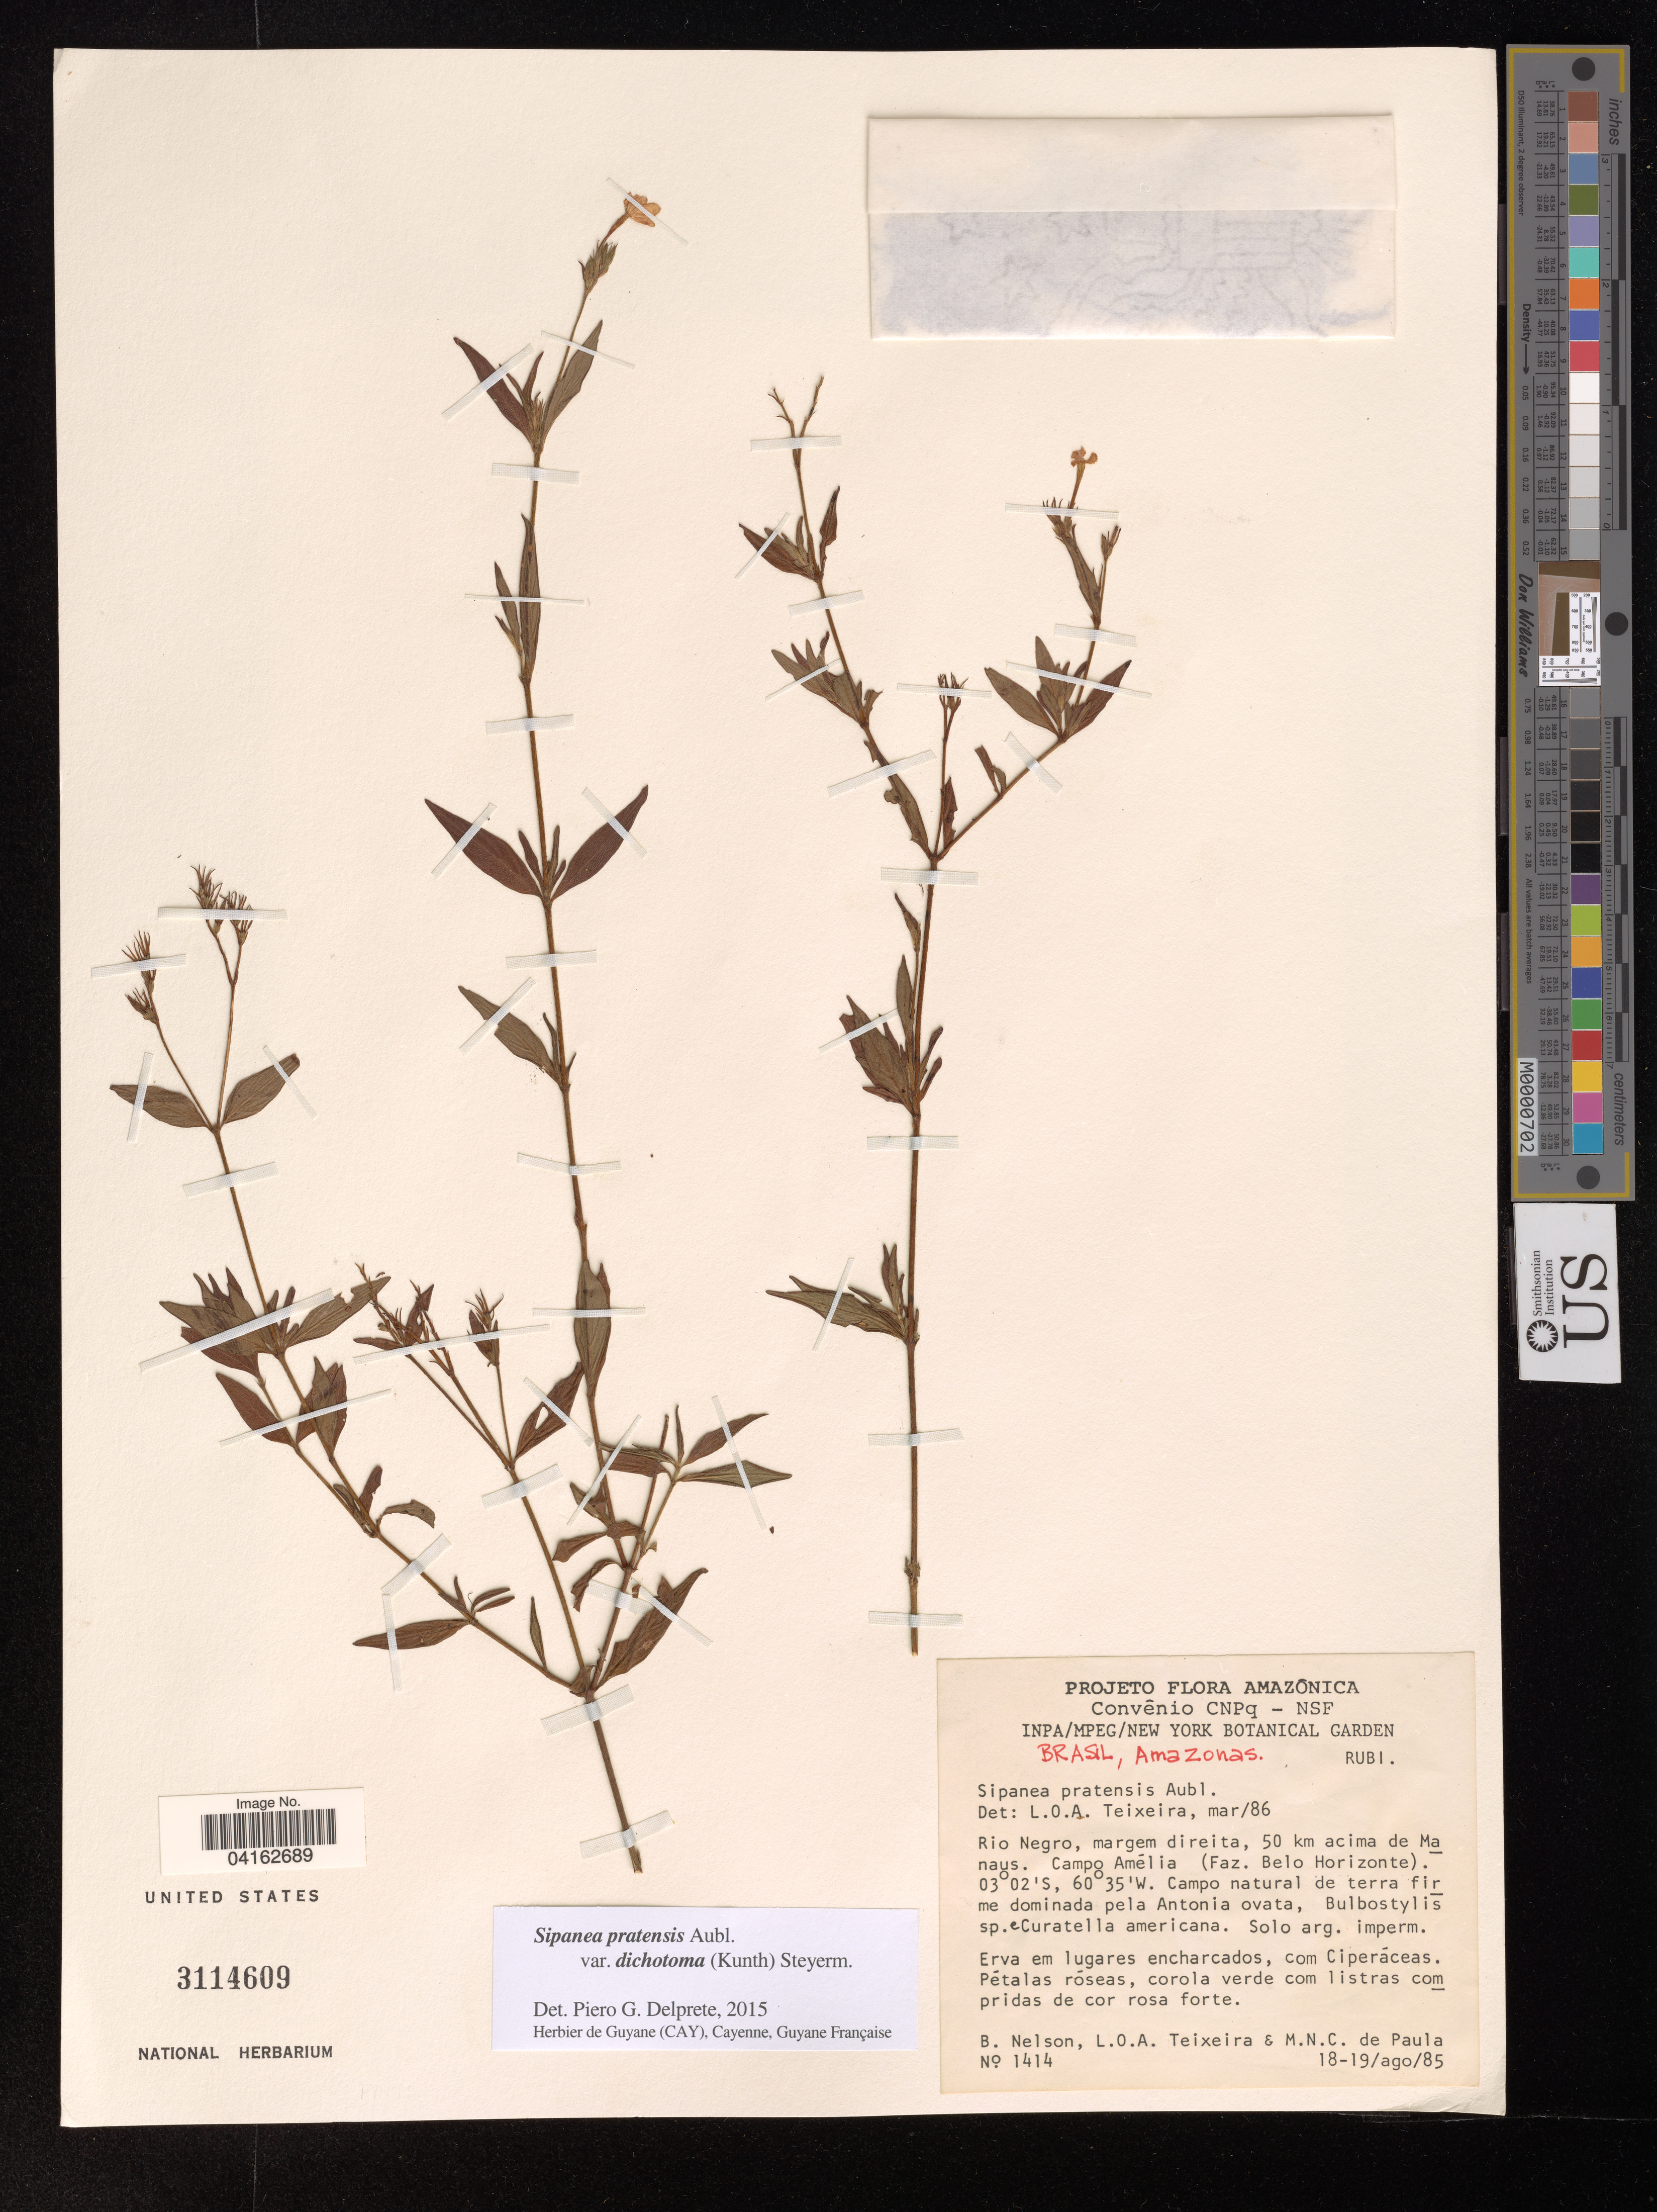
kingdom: Plantae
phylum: Tracheophyta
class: Magnoliopsida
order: Gentianales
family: Rubiaceae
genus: Sipanea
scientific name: Sipanea pratensis var. dichotoma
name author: (Kunth) Steyerm.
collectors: B. Nelson, L. O. A. Teixeira & M. N. Paula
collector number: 1414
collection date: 1985-08-18/1985-08-19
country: Brazil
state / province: Amazonas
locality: Rio Negro, margem direita, 50 km acima de Manaus. Campo Amélia (Faz. Belo Horizonte).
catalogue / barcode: US 3114609